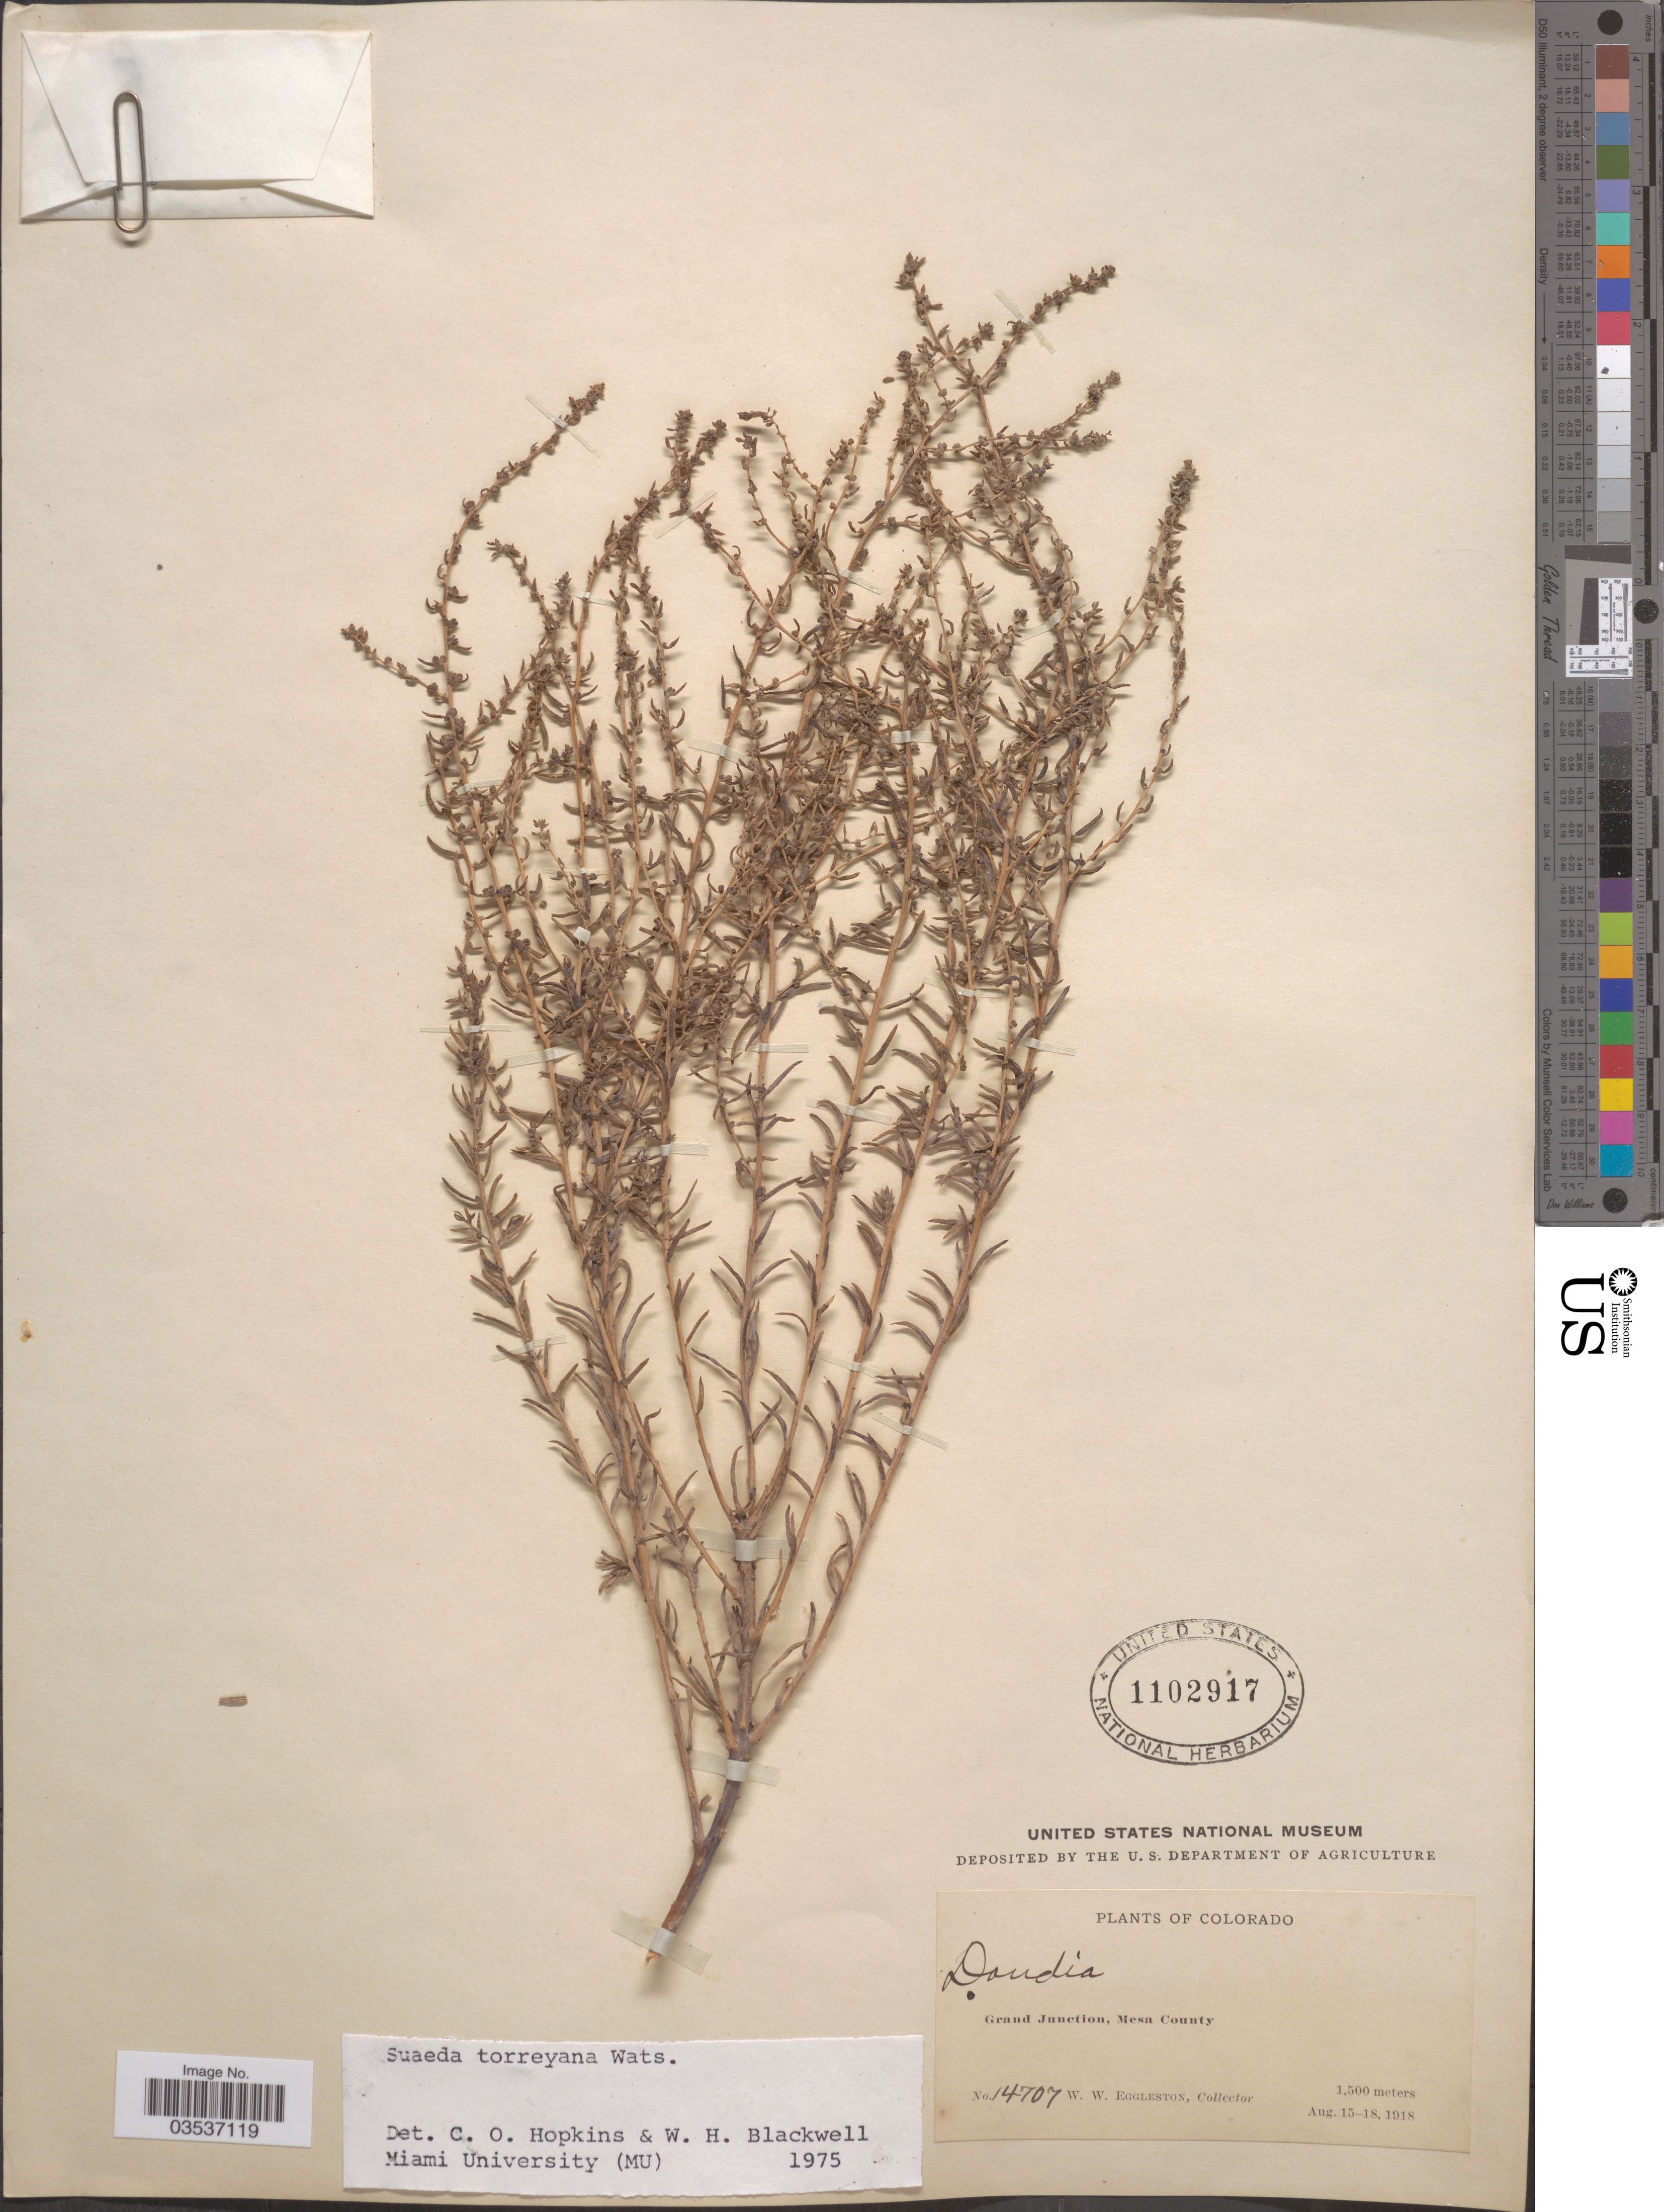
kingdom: Plantae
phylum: Tracheophyta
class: Magnoliopsida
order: Caryophyllales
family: Amaranthaceae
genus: Suaeda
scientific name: Suaeda torreyana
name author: S. Watson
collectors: W. W. Eggleston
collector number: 14707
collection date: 1918-08-15/1918-08-18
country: United States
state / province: Colorado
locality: Rand Junction, Mesa County.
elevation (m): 1500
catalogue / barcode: US 1102917